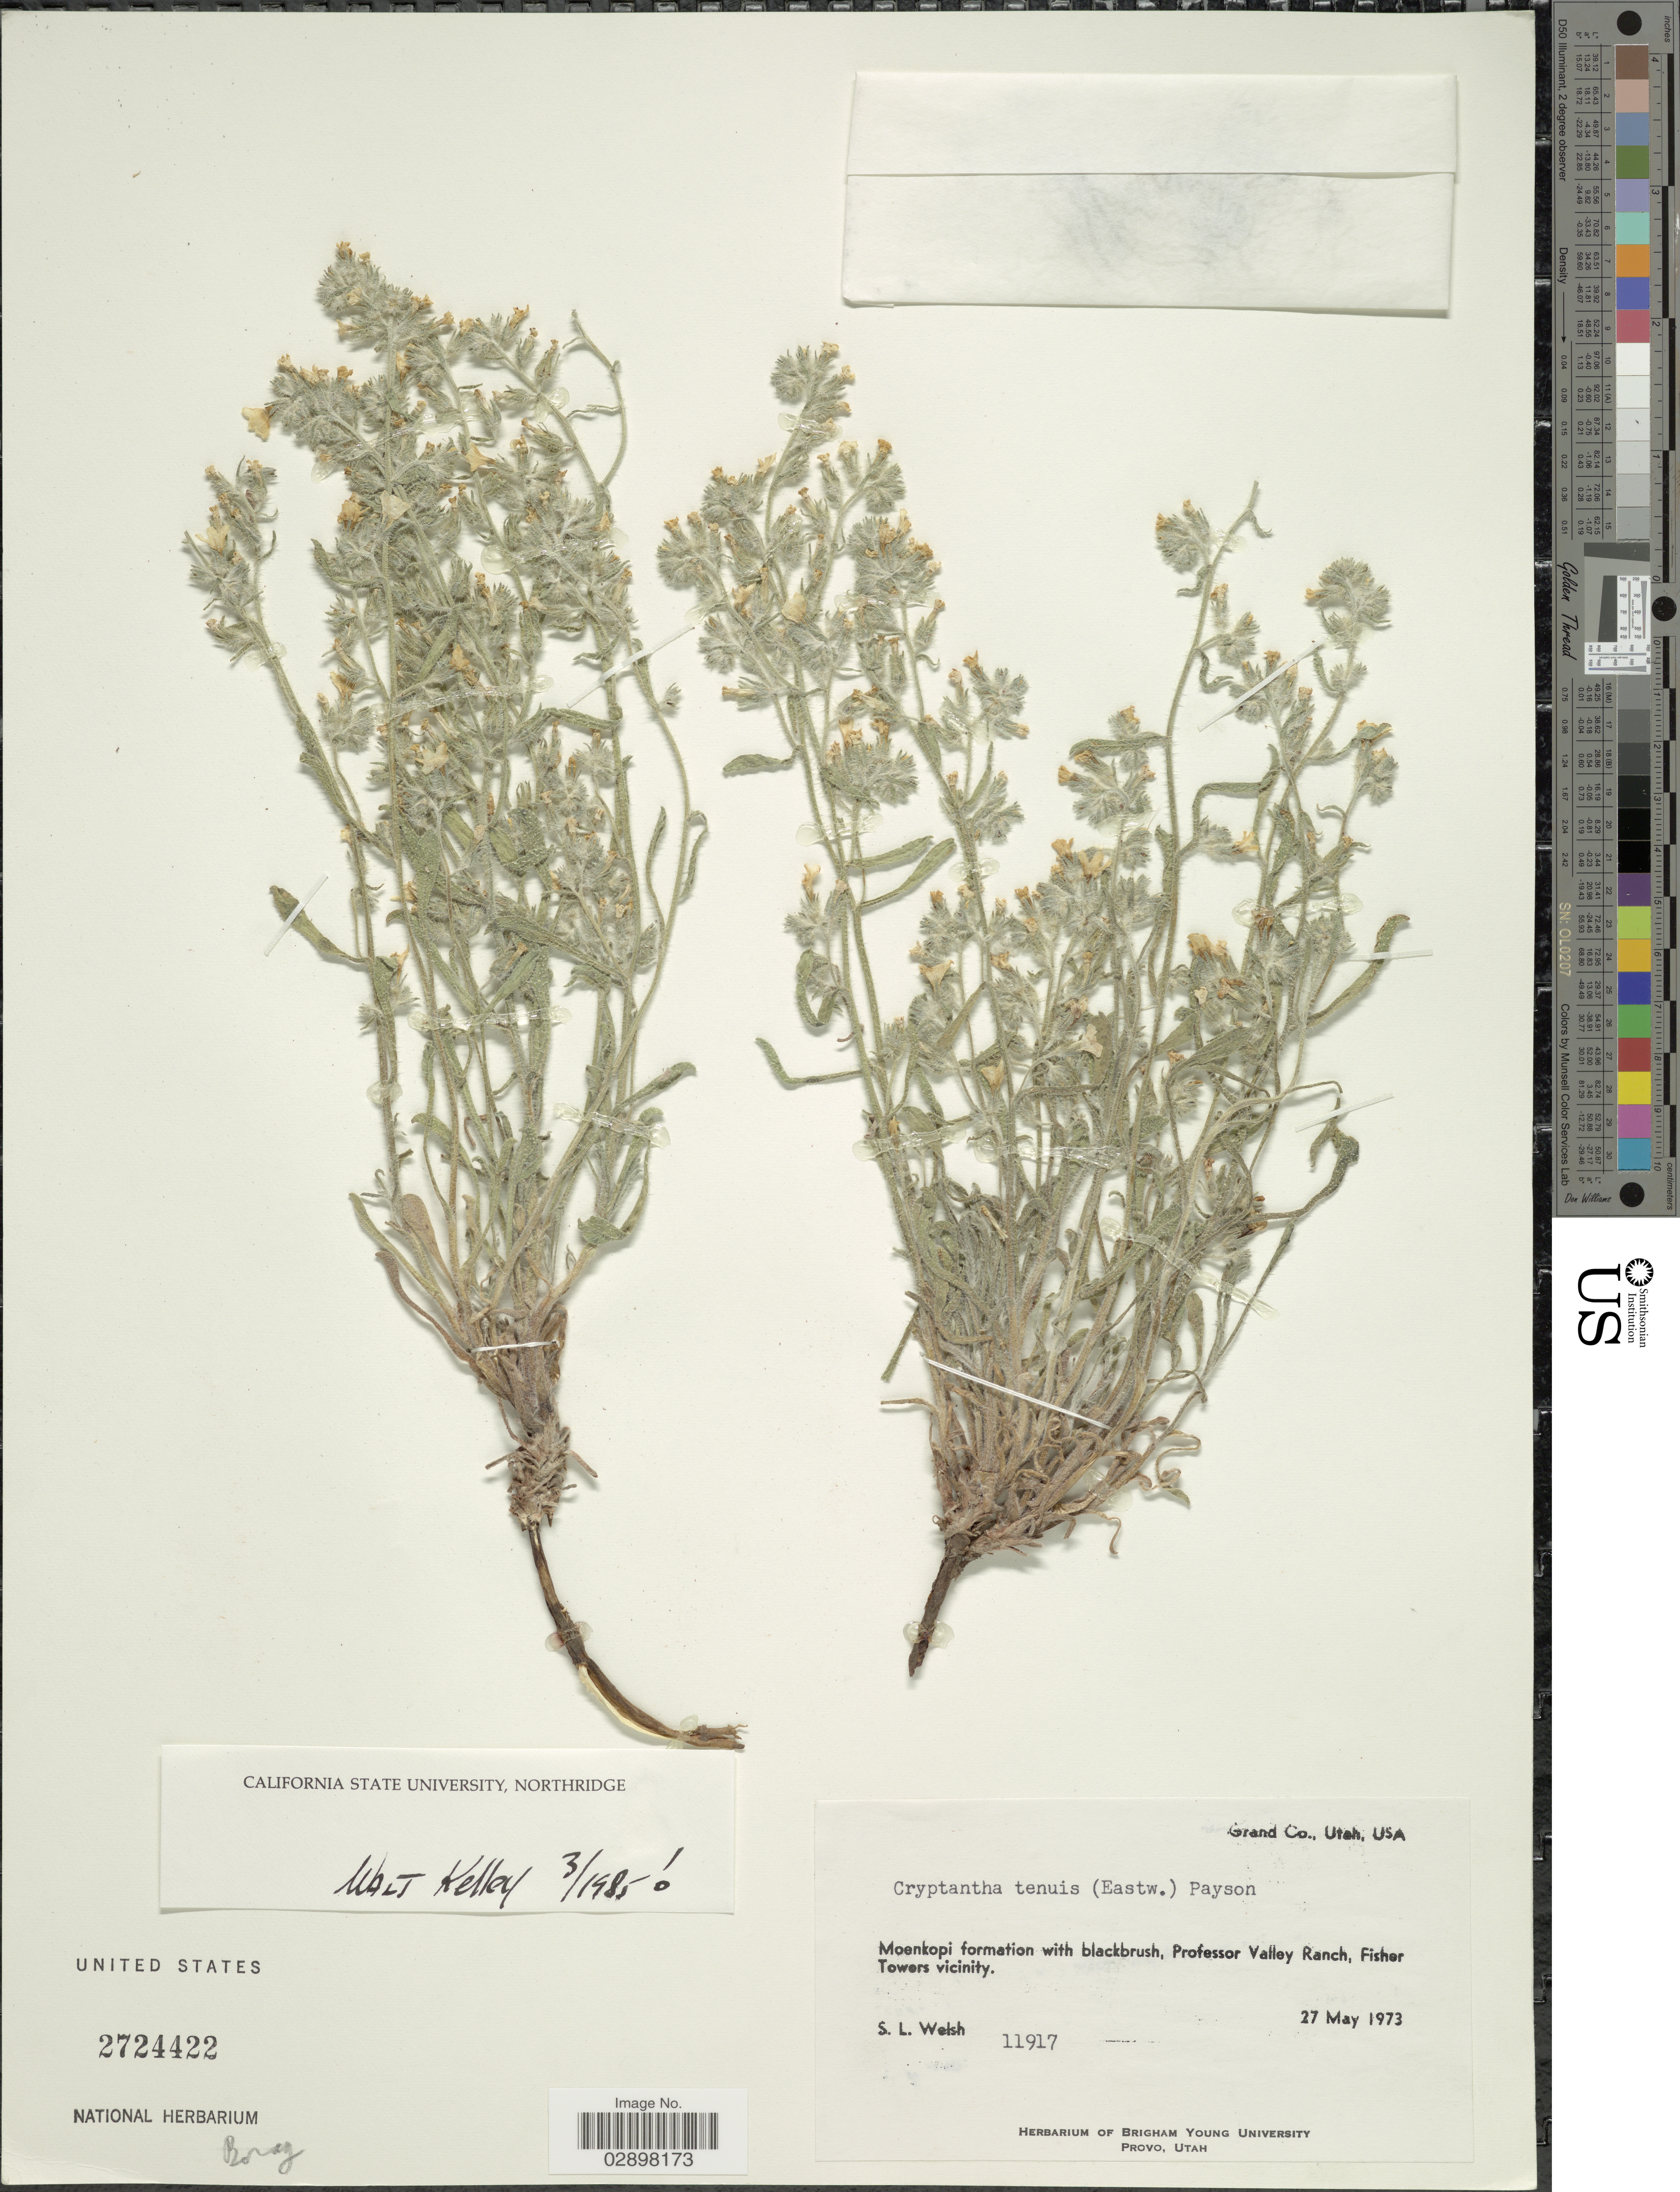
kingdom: Plantae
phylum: Tracheophyta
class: Magnoliopsida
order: Boraginales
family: Boraginaceae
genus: Cryptantha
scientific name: Cryptantha tenuis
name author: (Eastw.) Payson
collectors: S. Welsh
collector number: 11917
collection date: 1973-05-27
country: United States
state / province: Utah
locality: Grand Co., Moenkopi formation with blackbrush, Professor Valley Ranch, Fisher Towers vicinity.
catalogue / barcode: US 2724422